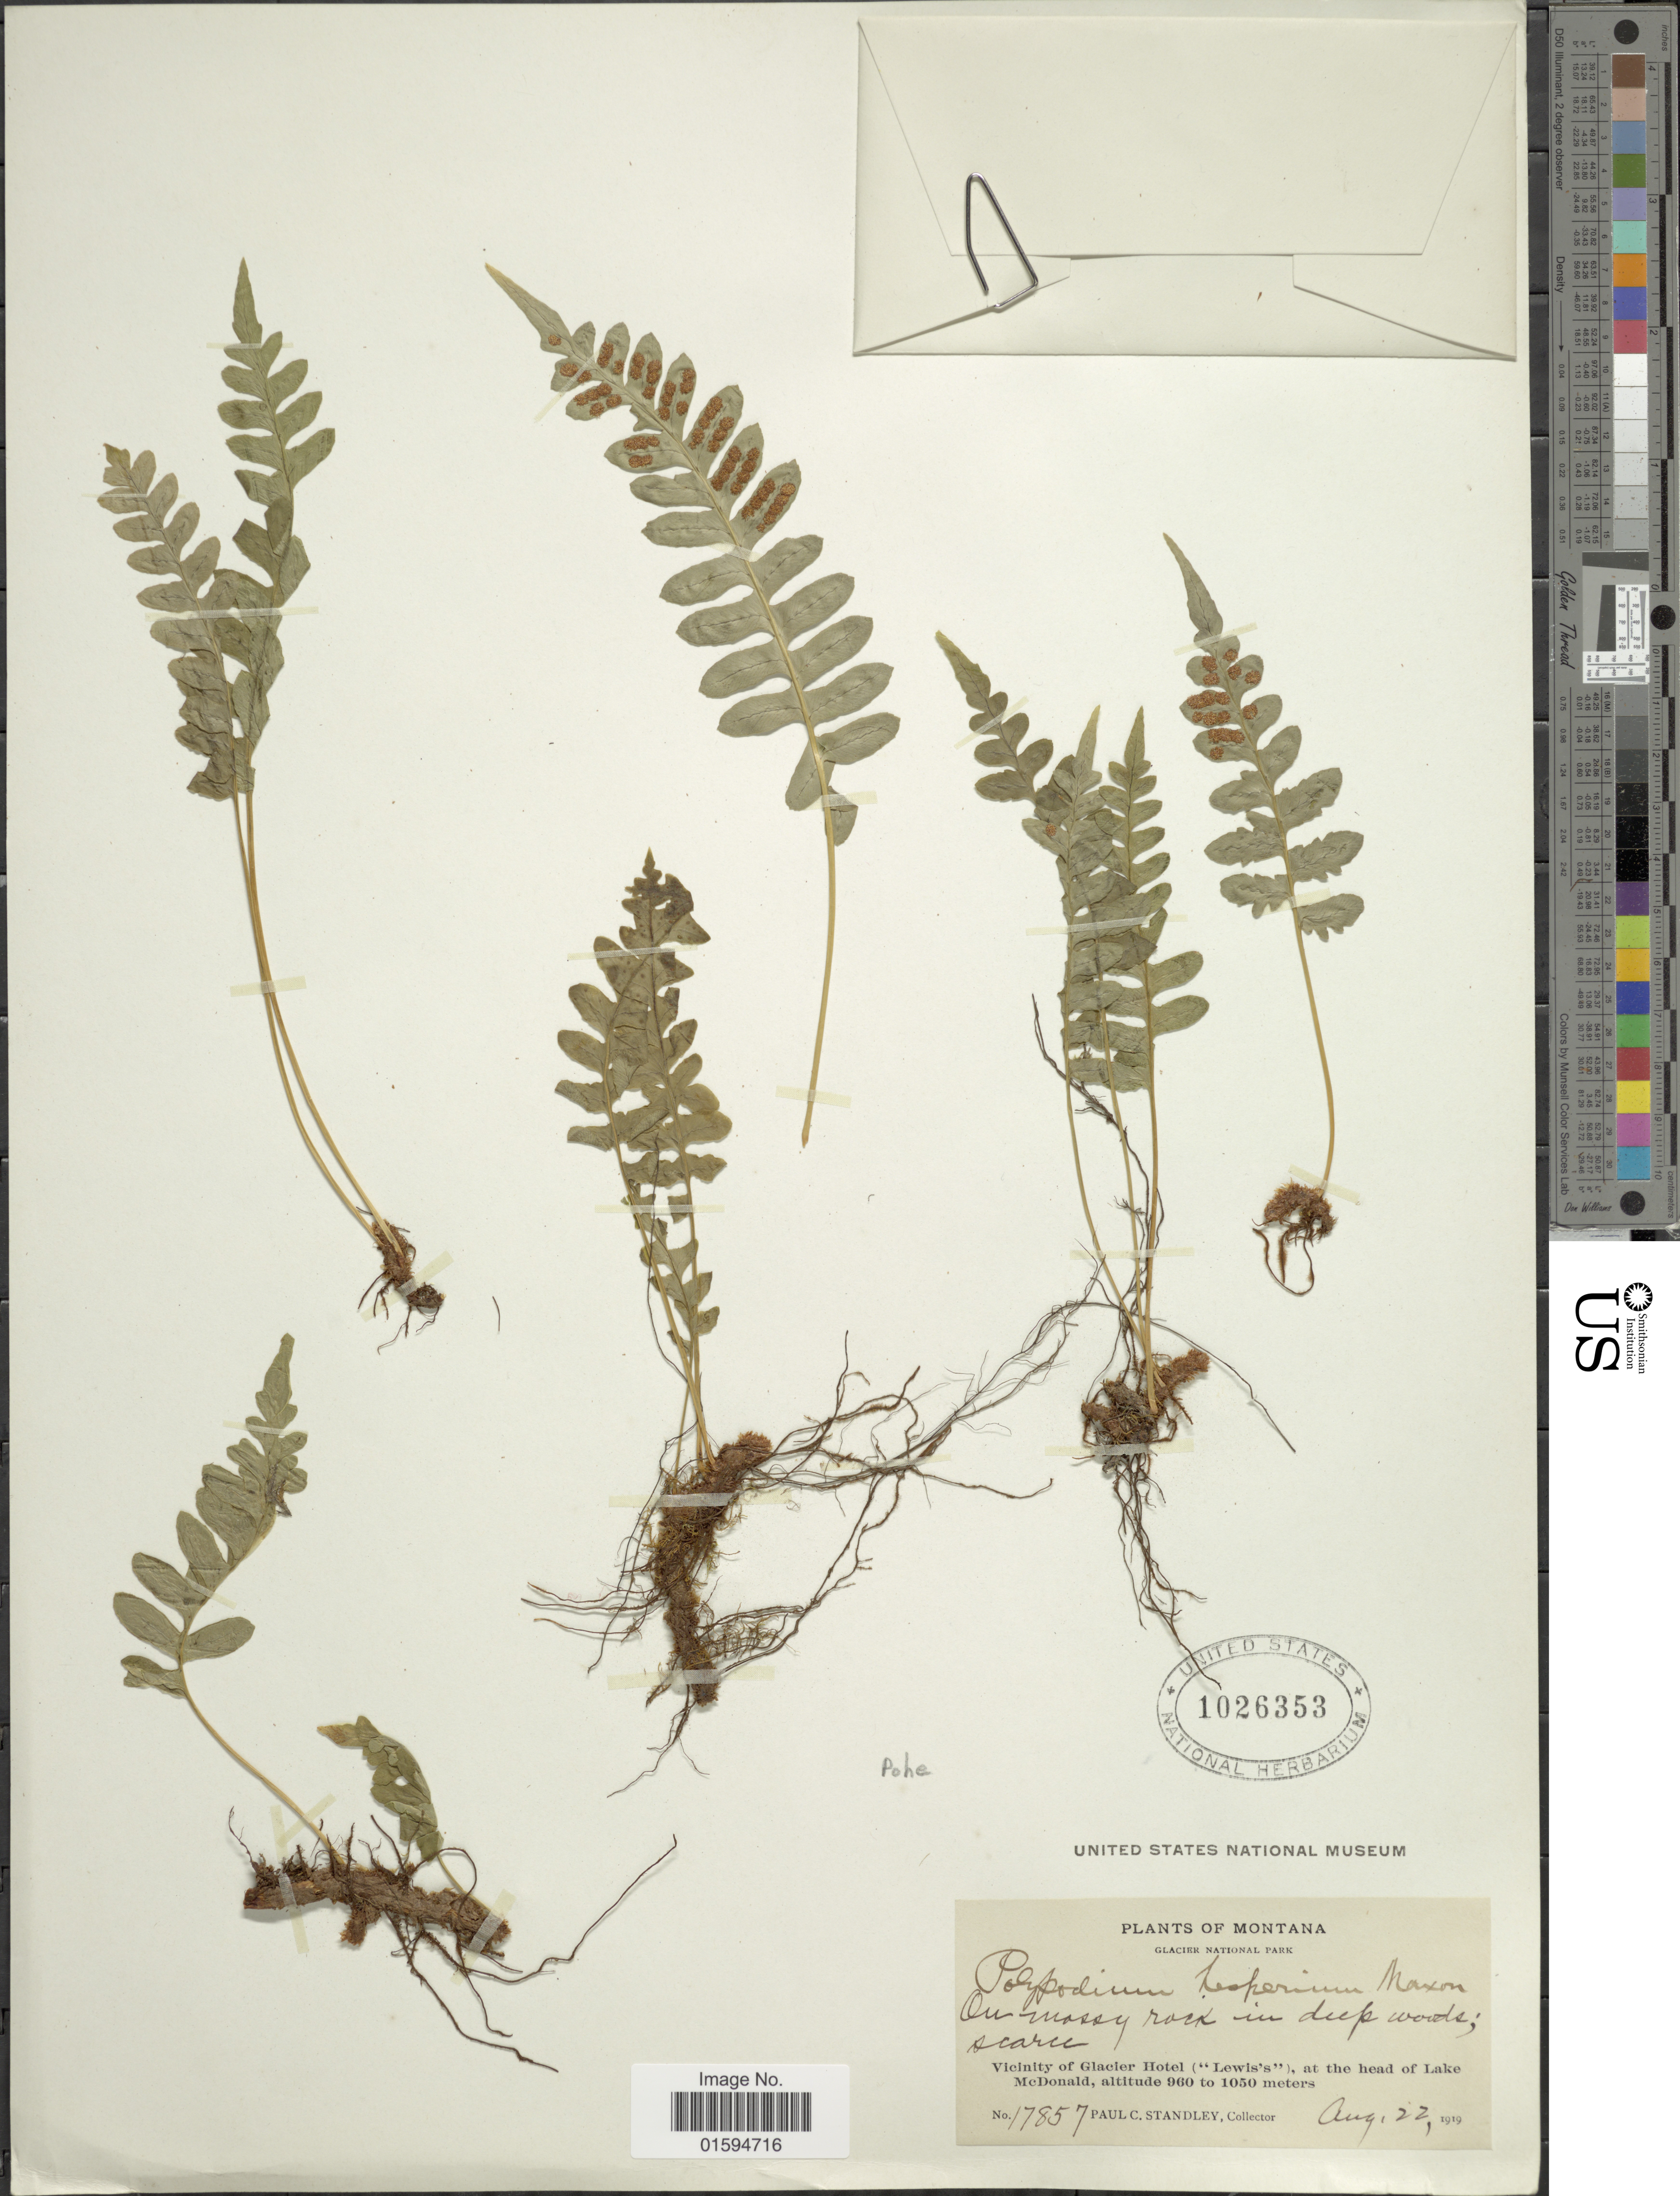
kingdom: Plantae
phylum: Tracheophyta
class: Polypodiopsida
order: Polypodiales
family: Polypodiaceae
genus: Polypodium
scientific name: Polypodium hesperium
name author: Maxon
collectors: P. C. Standley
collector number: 17857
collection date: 1919-08-22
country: United States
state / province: Montana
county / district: Flathead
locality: Glacier National Park, Vicinity of Glacier Hotel ( 'Lewis's ), at the head of Lake McDonald.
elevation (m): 960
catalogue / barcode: US 1026353